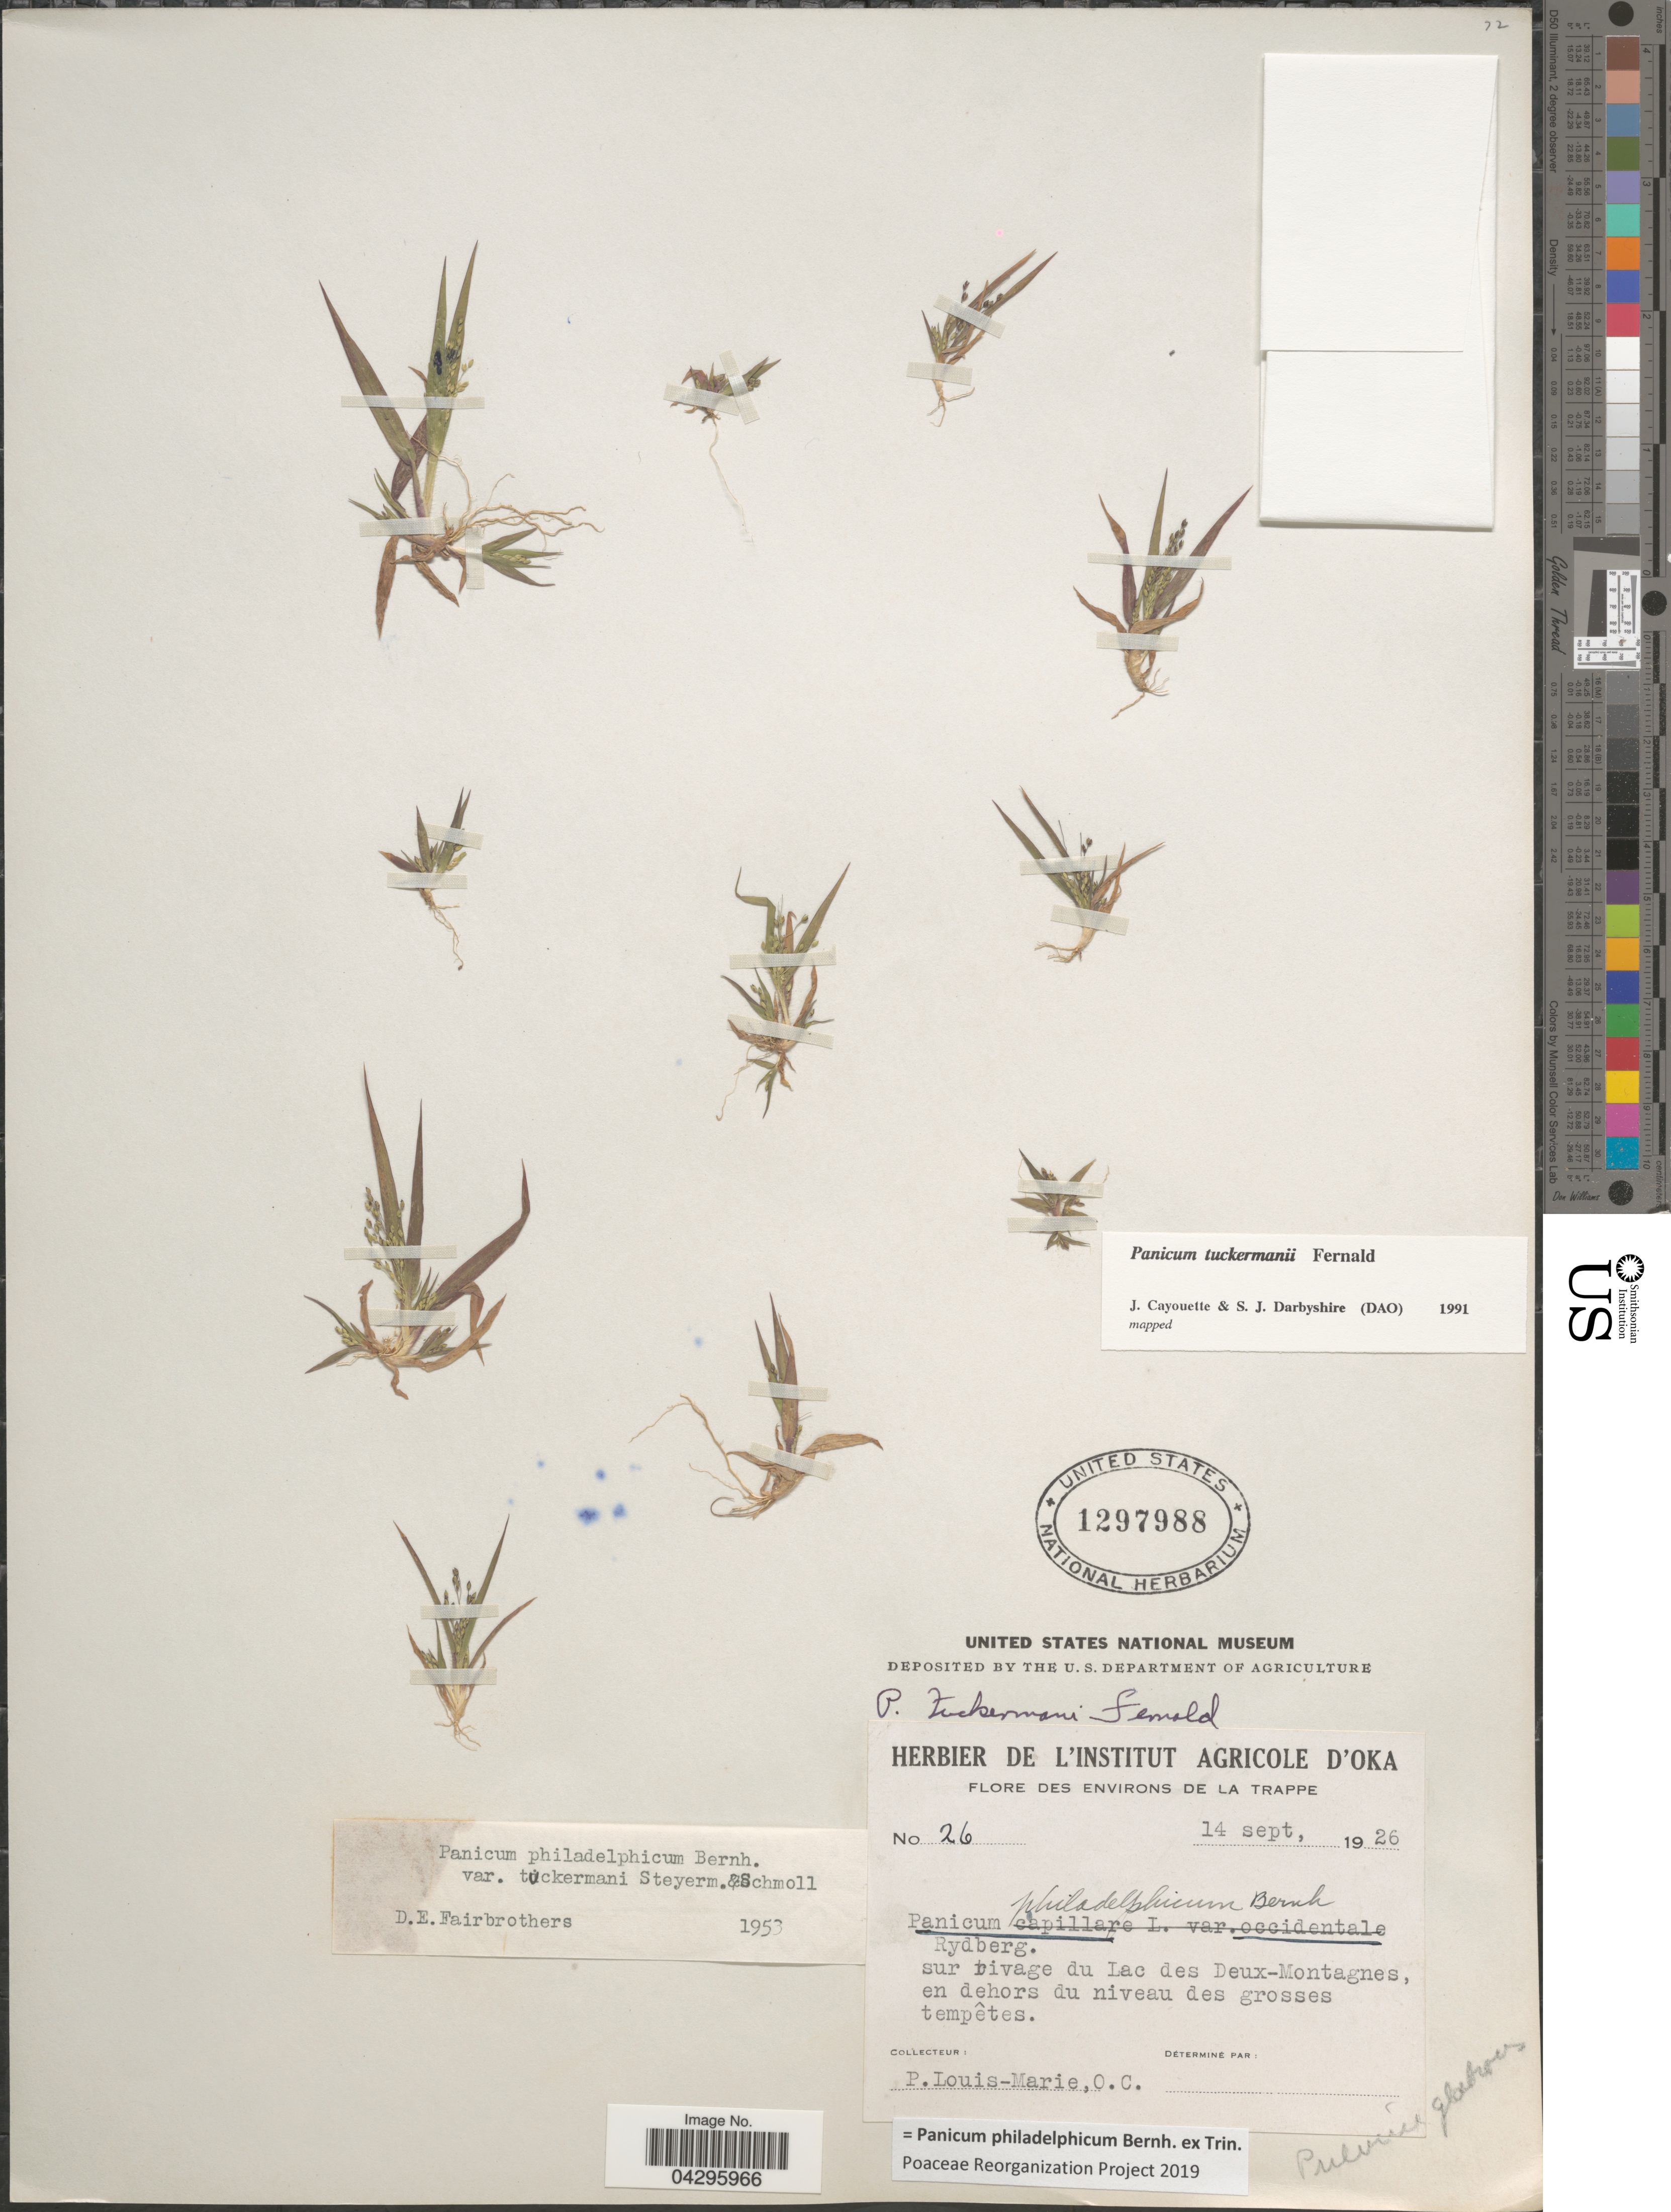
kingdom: Plantae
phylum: Tracheophyta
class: Liliopsida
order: Poales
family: Poaceae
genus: Panicum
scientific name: Panicum philadelphicum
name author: Bernh. ex Trin.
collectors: L.-M. LaLonde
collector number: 26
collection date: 1926-09-14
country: Canada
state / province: Quebec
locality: Environs de la Trappe. Sur rivage du Lac des Deux-Montagnes, en dehors du niveau des grosses tempêtes.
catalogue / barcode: US 1297988